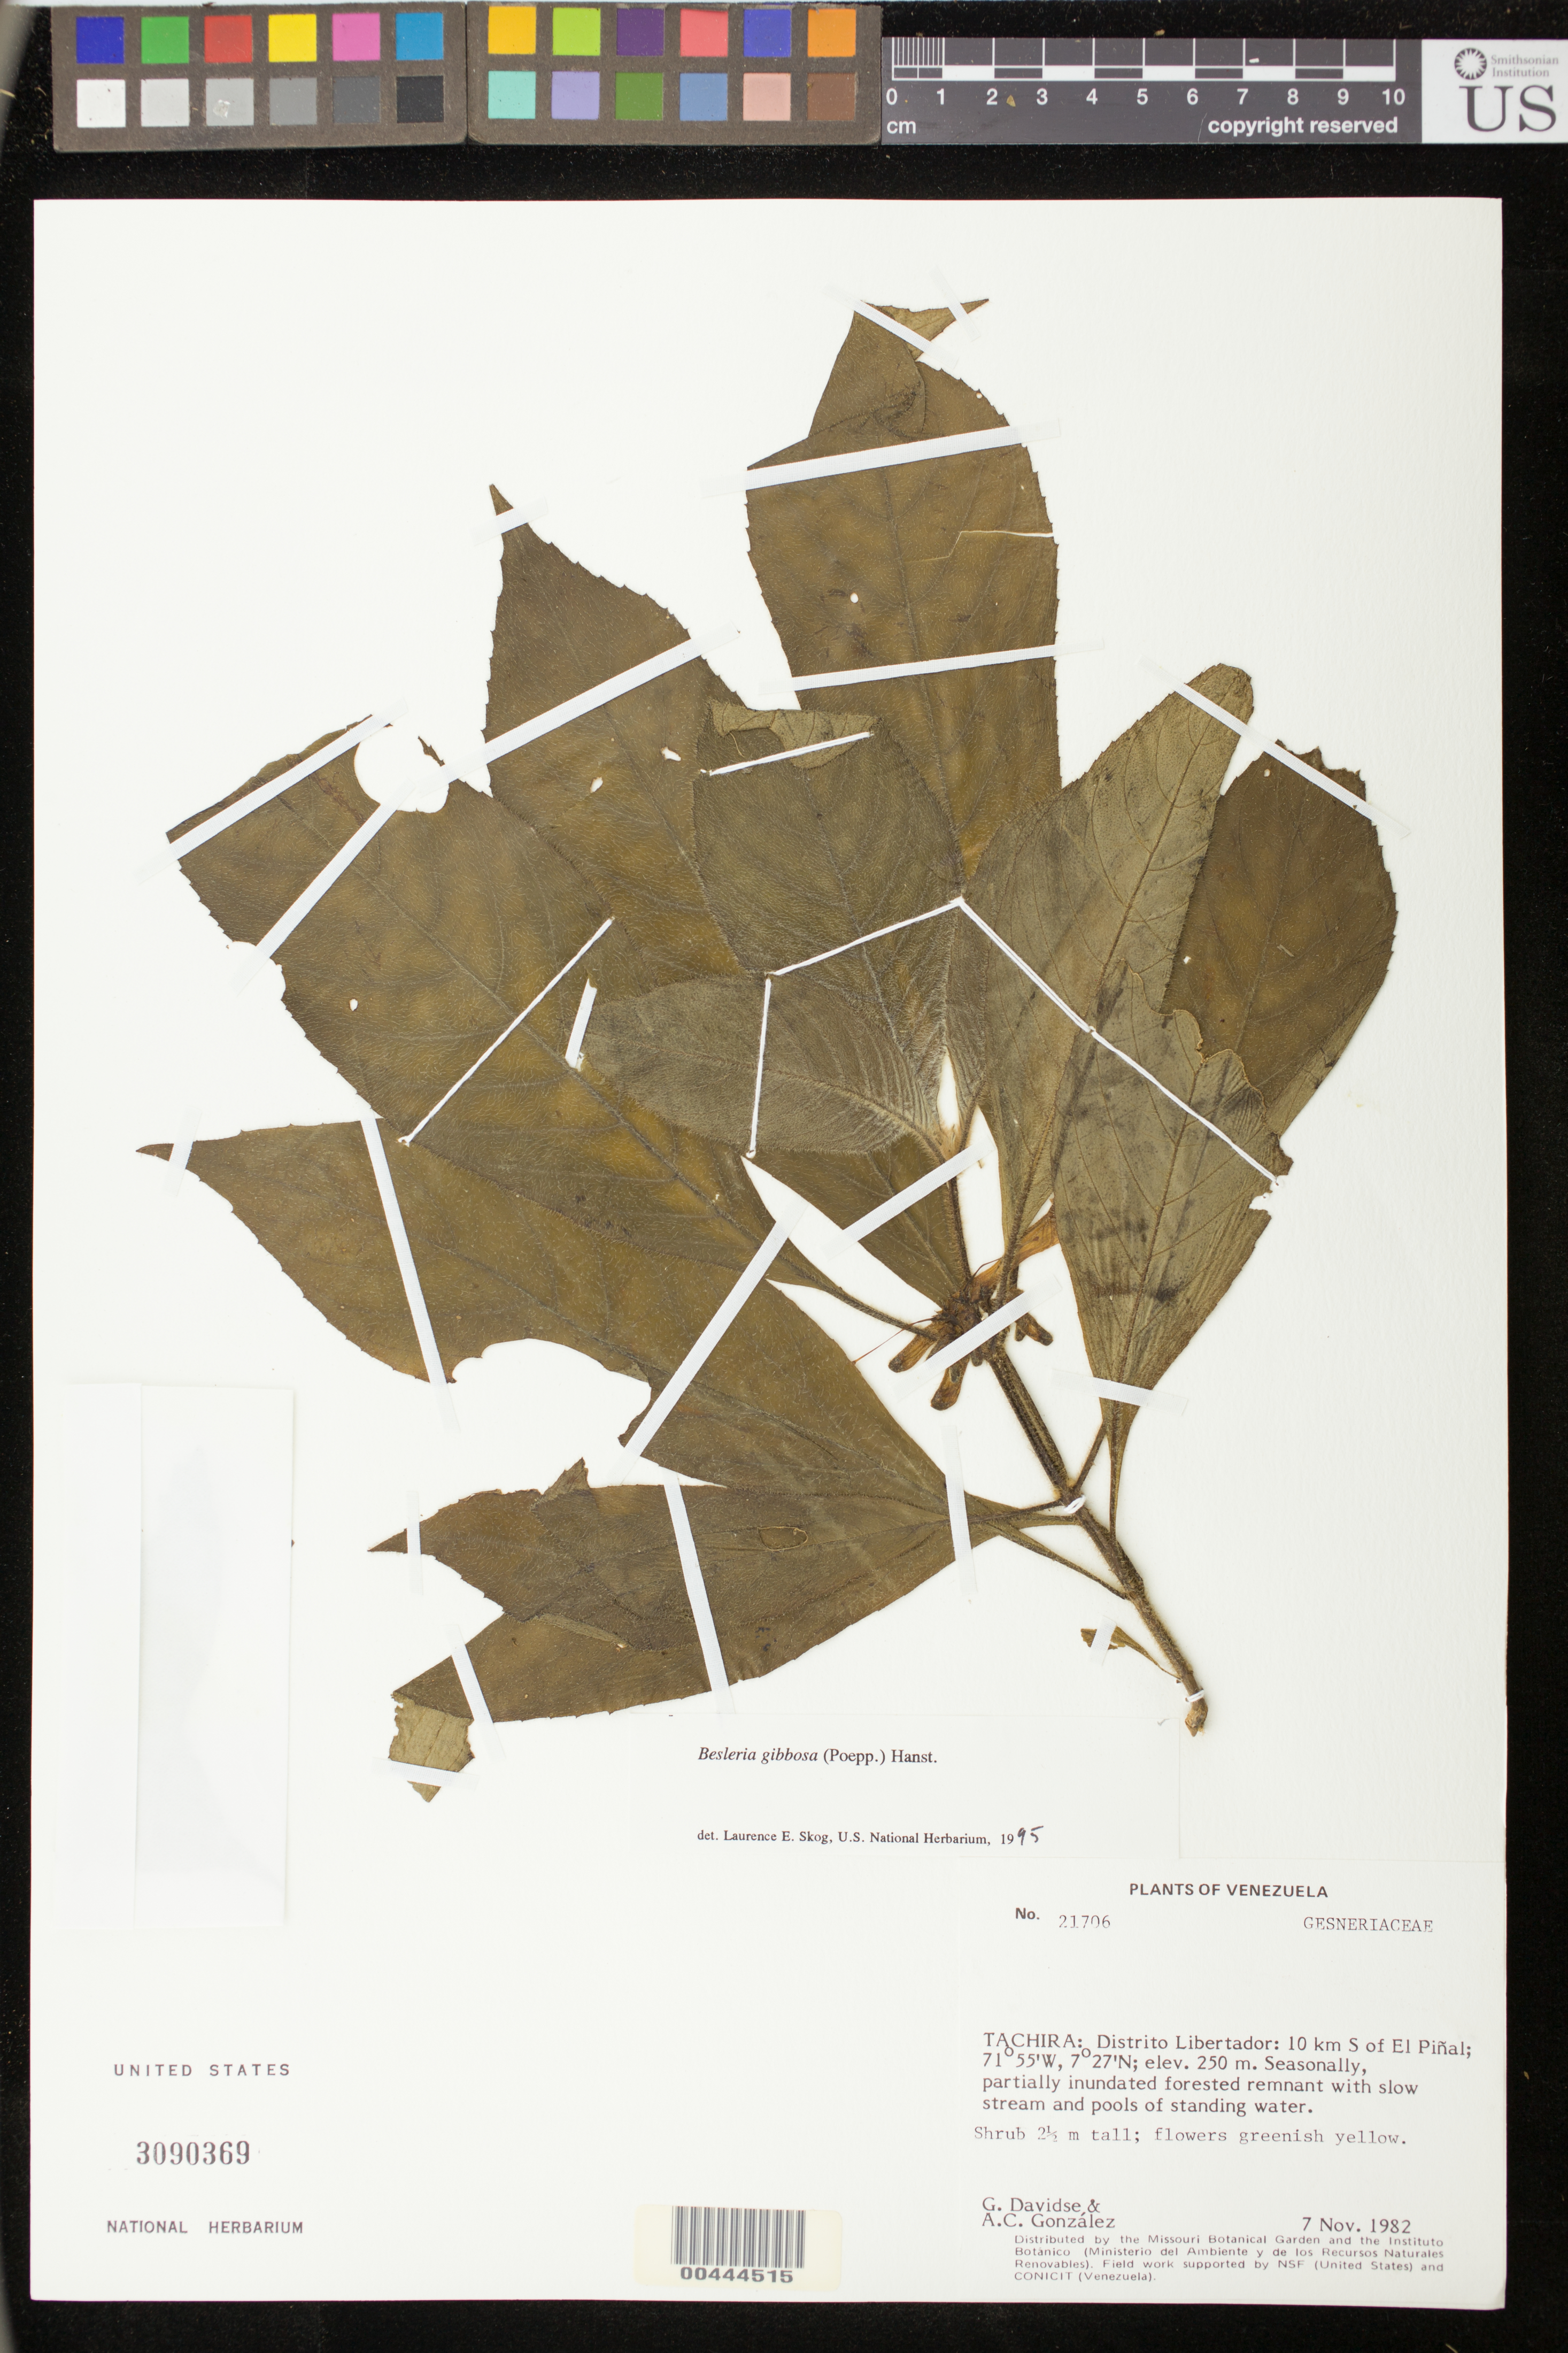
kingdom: Plantae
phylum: Tracheophyta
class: Magnoliopsida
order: Lamiales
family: Gesneriaceae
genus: Besleria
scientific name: Besleria gibbosa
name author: (Poepp.) Hanst.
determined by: Skog, Laurence E.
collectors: G. Davidse & A. C. González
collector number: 21706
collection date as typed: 07 Nov 1982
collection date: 1982-11-07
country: Venezuela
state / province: Táchira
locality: Distrito Libertador: 10 km S of El Piñal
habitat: Seasonally, partially inundated forested remnants with slow stream and pools of standing water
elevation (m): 250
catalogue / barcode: US 3090369